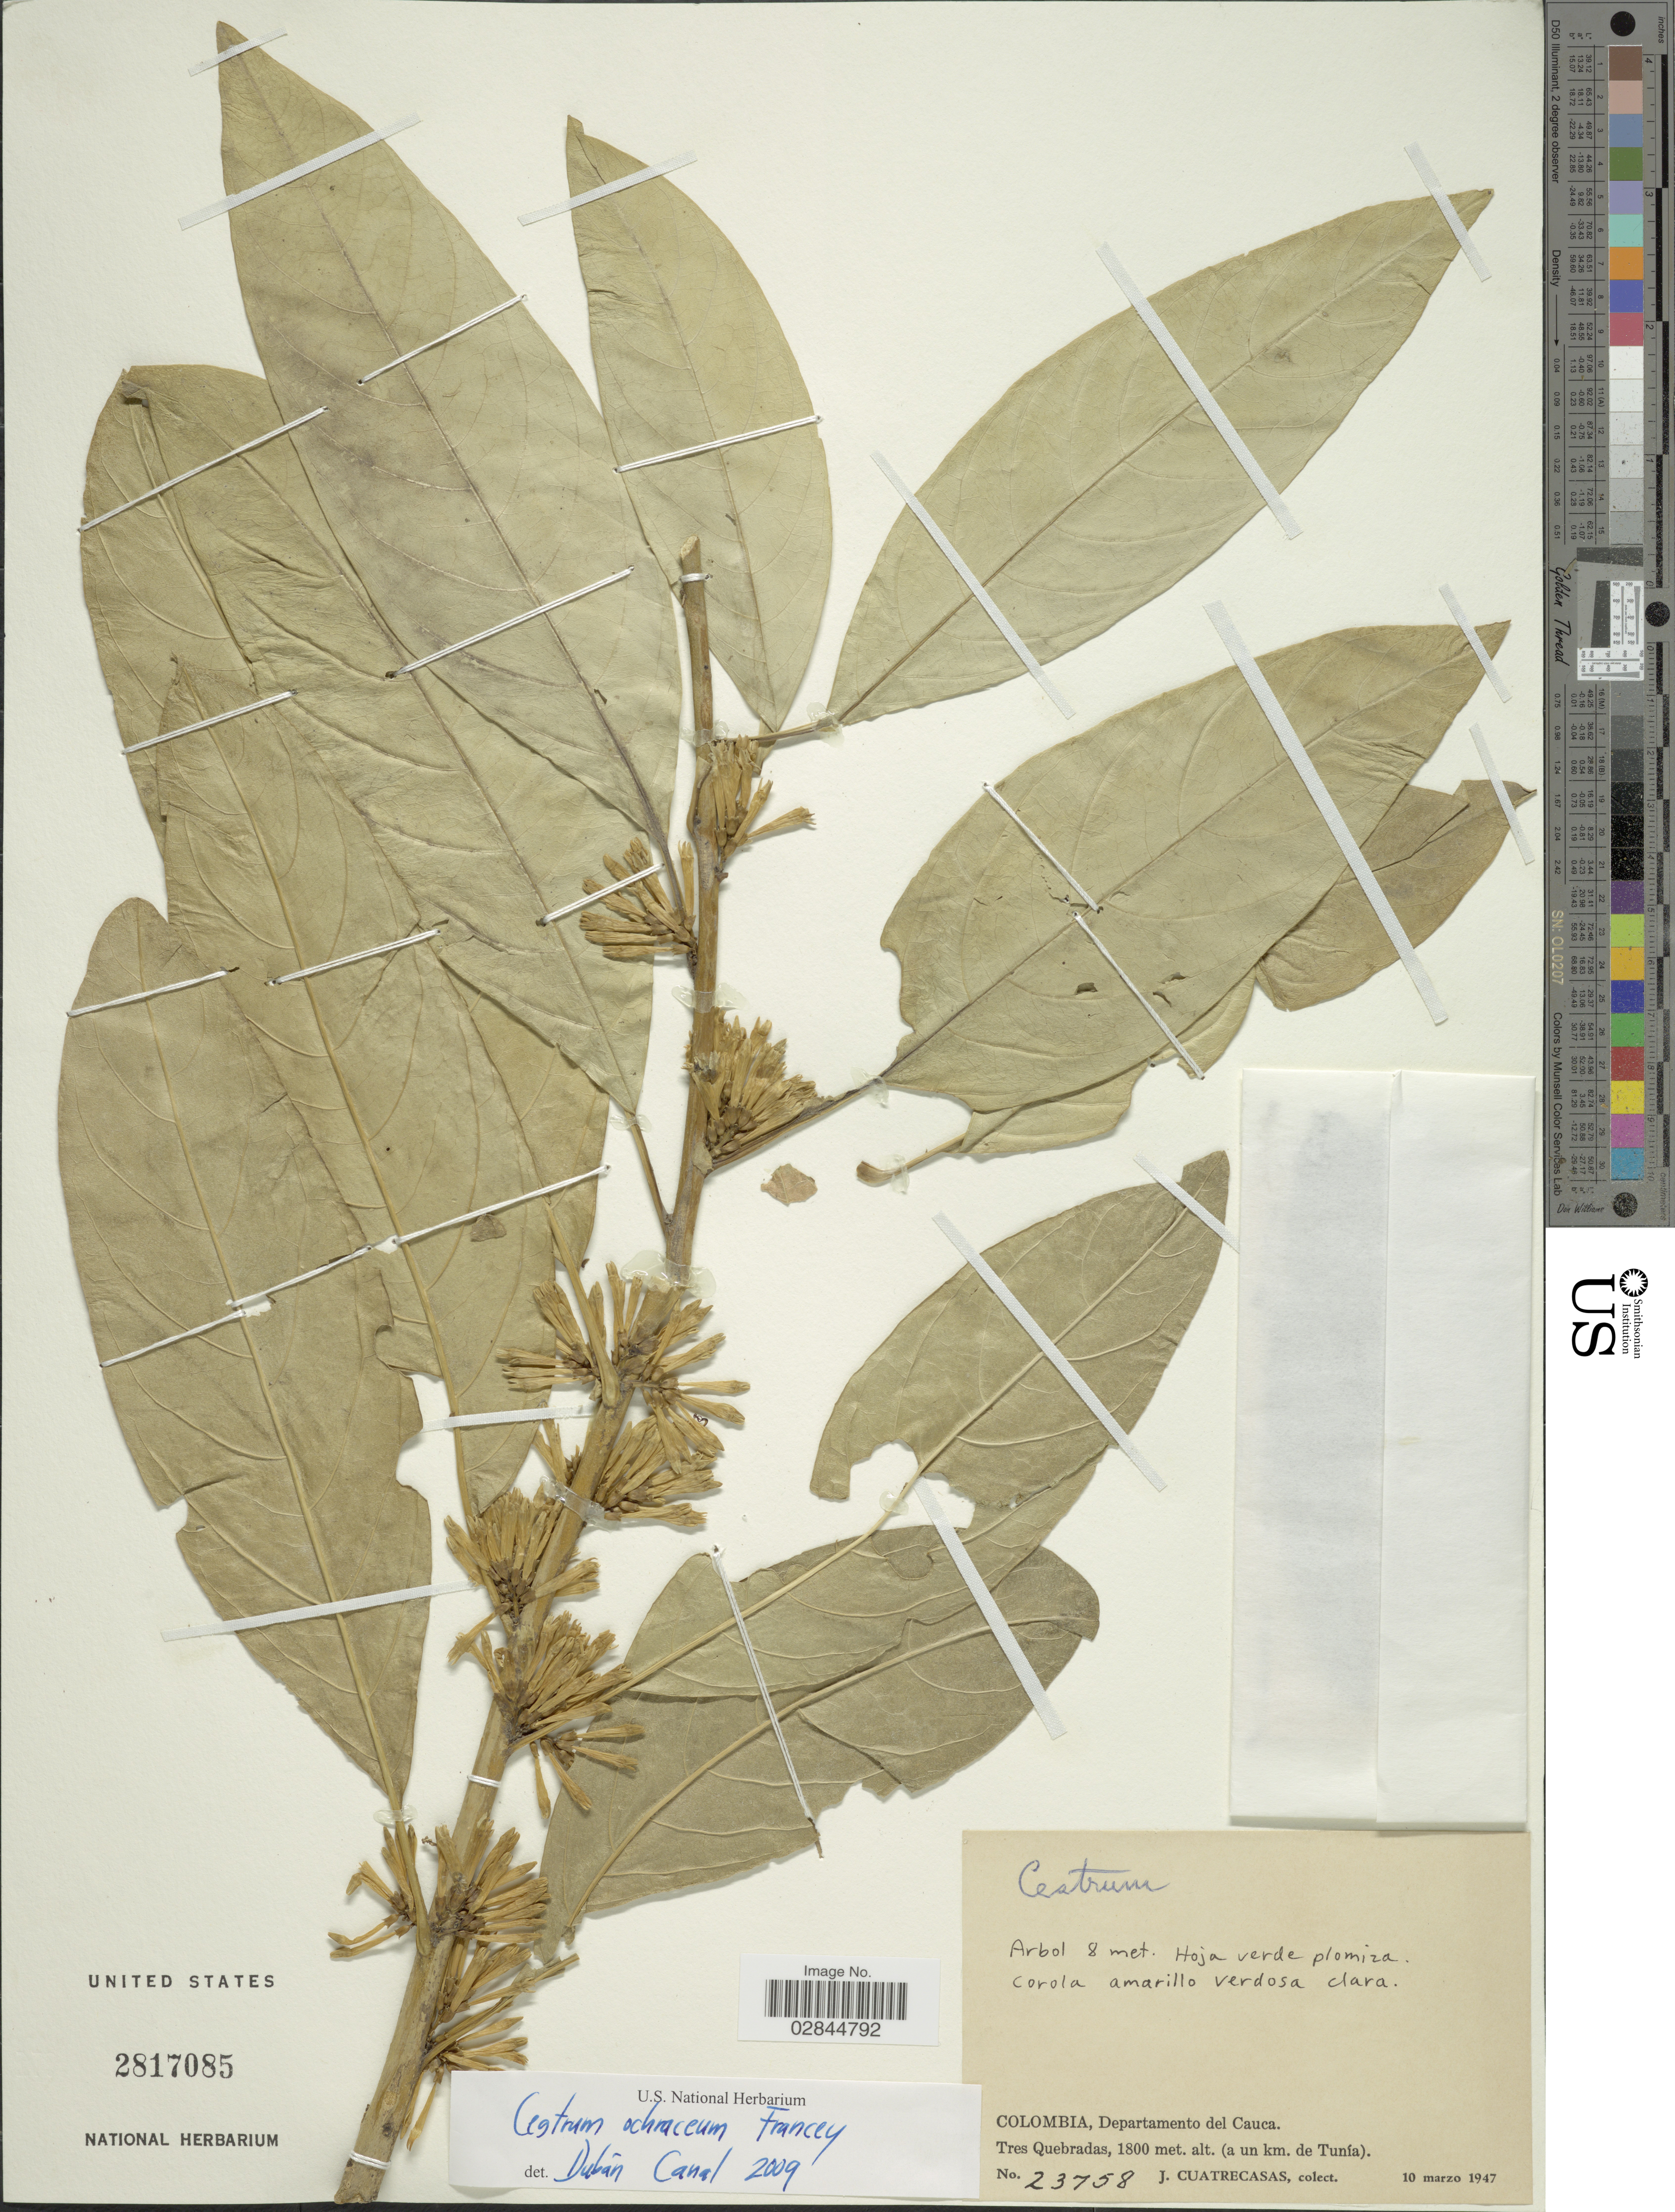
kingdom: Plantae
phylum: Tracheophyta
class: Magnoliopsida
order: Solanales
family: Solanaceae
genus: Cestrum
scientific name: Cestrum ochraceum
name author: Francey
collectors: J. Cuatrecasas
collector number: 23758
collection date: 1947-03-10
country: Colombia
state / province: Cauca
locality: Departamento del Cauca. Tres Quebradas, ( a un km. de Tunía).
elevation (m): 1800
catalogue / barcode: US 2817085